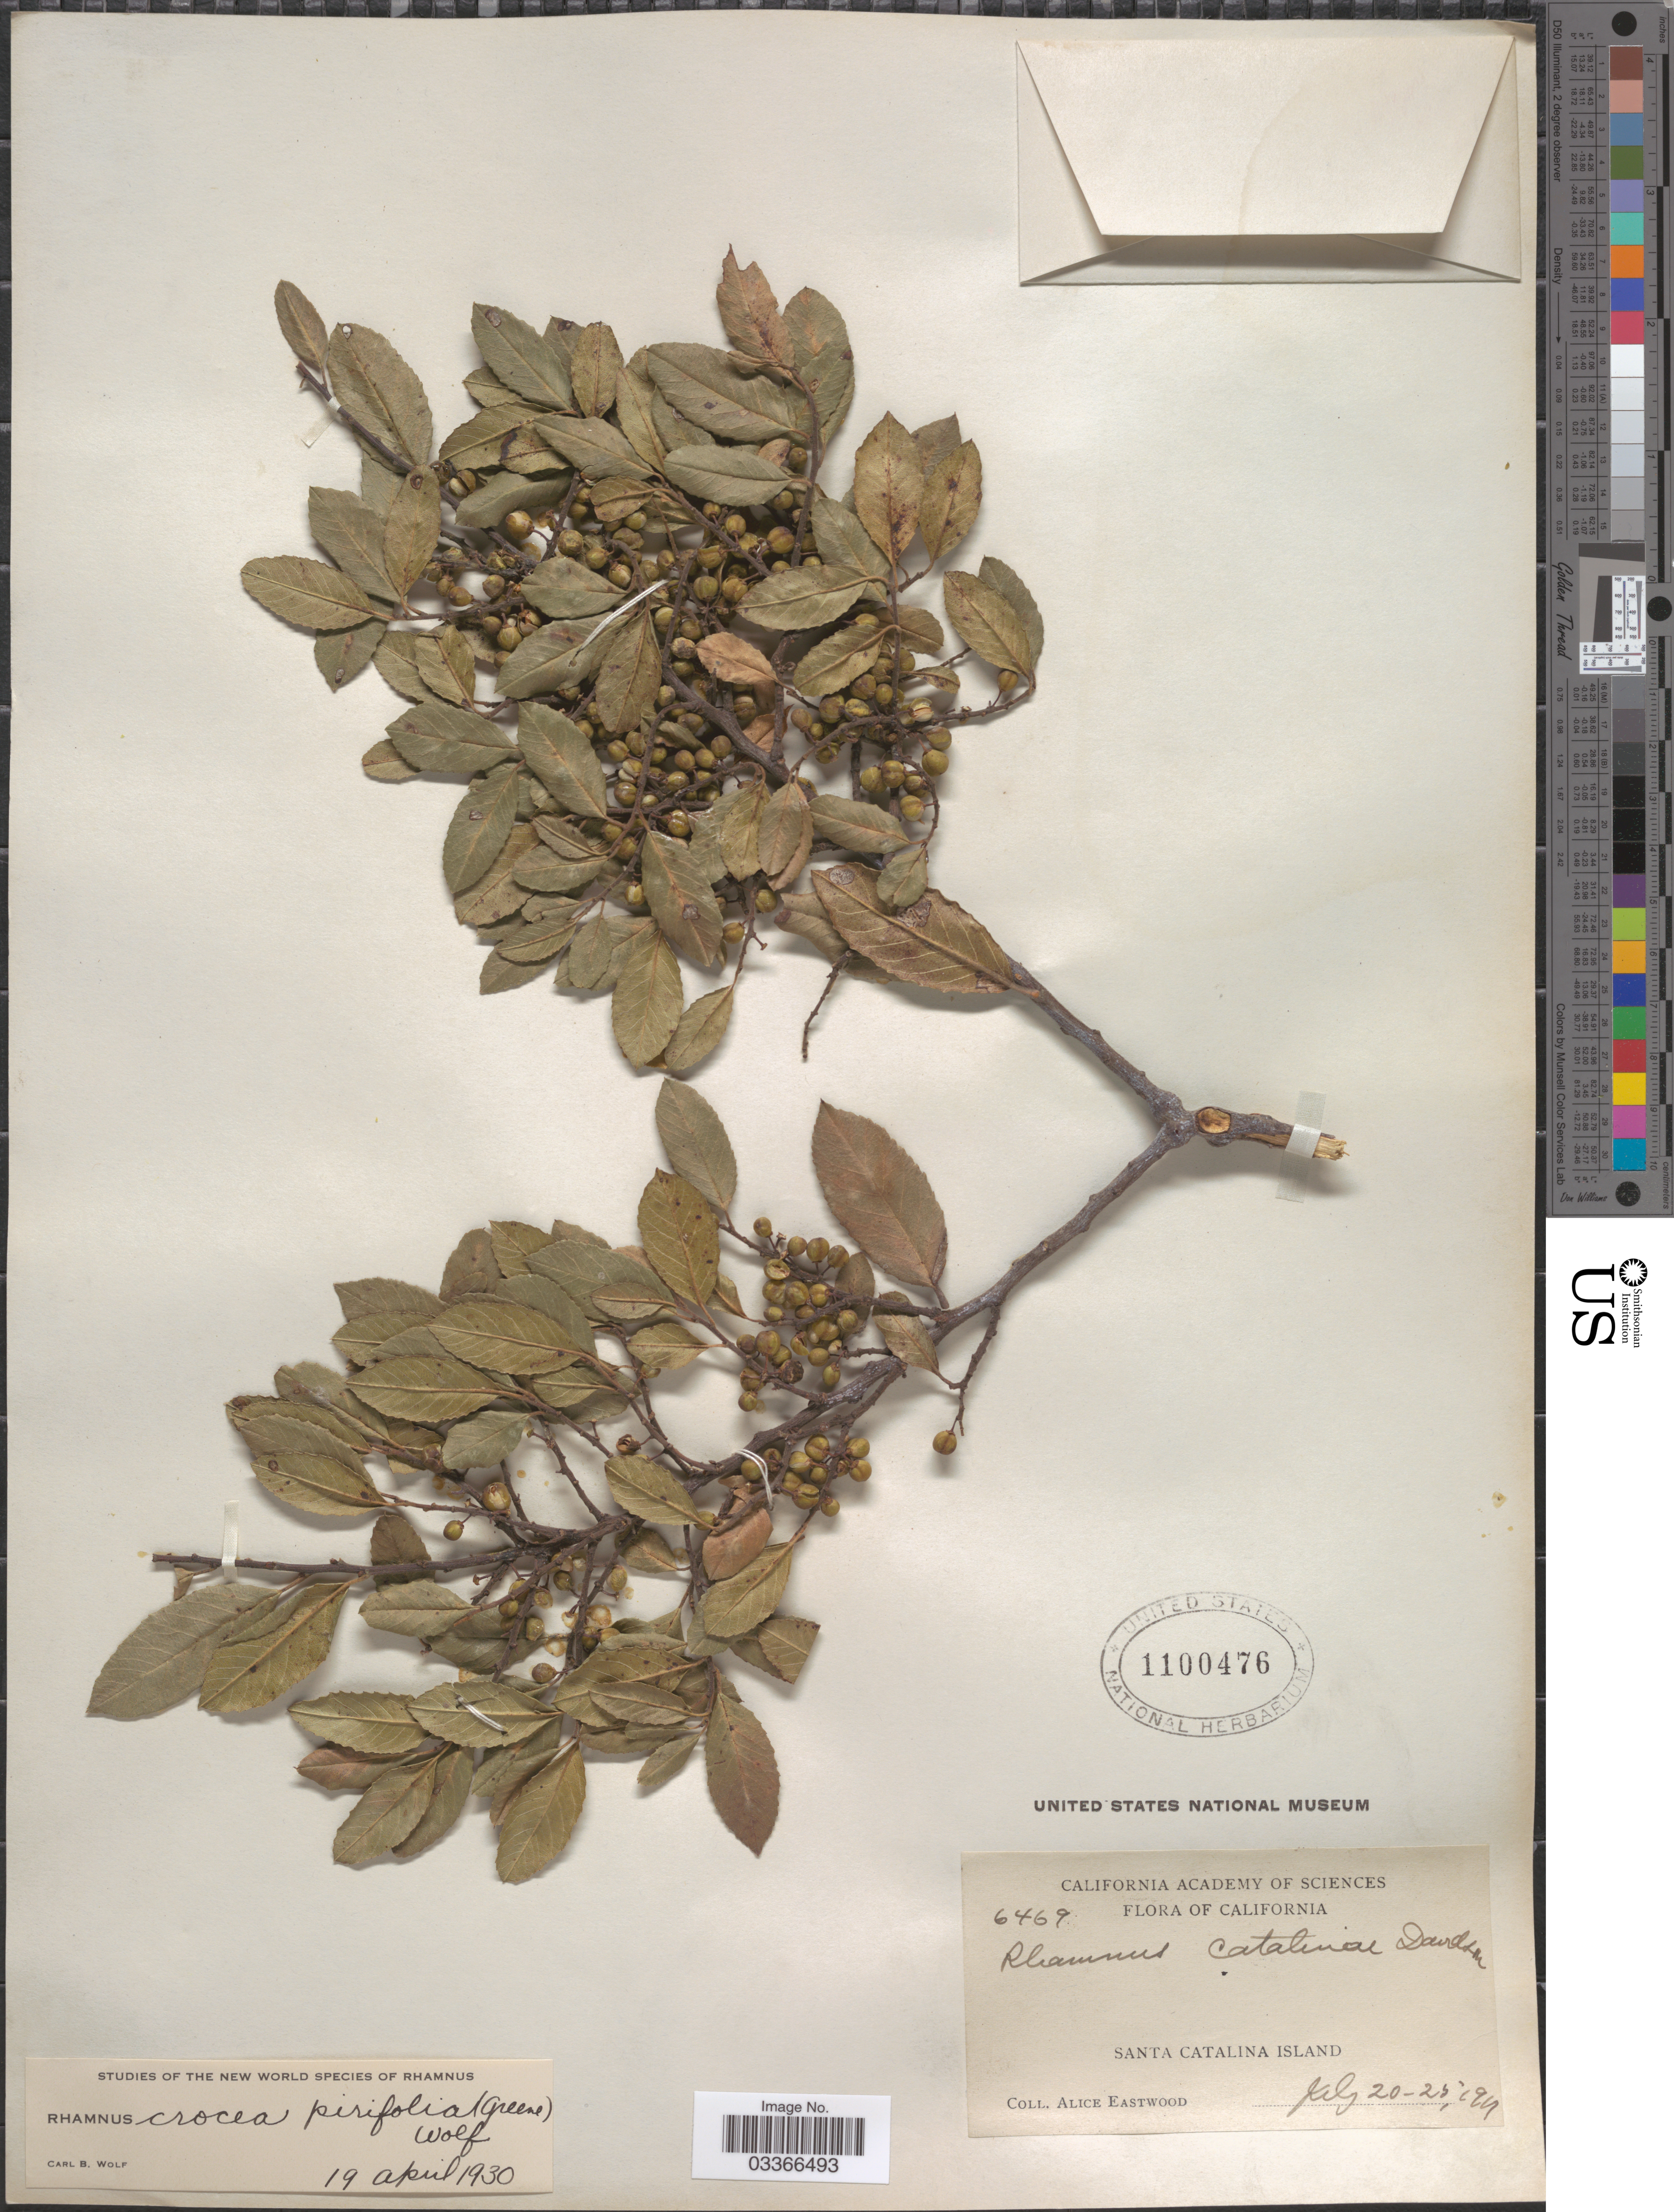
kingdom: Plantae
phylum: Tracheophyta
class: Magnoliopsida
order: Rosales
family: Rhamnaceae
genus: Rhamnus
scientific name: Rhamnus crocea var. pirifolia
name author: (Greene) Little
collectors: A. Eastwood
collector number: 6469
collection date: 1901-07-20/1901-07-25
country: United States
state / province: California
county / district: Los Angeles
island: Santa Catalina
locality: Santa Catalina Island.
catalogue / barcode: US 1100476